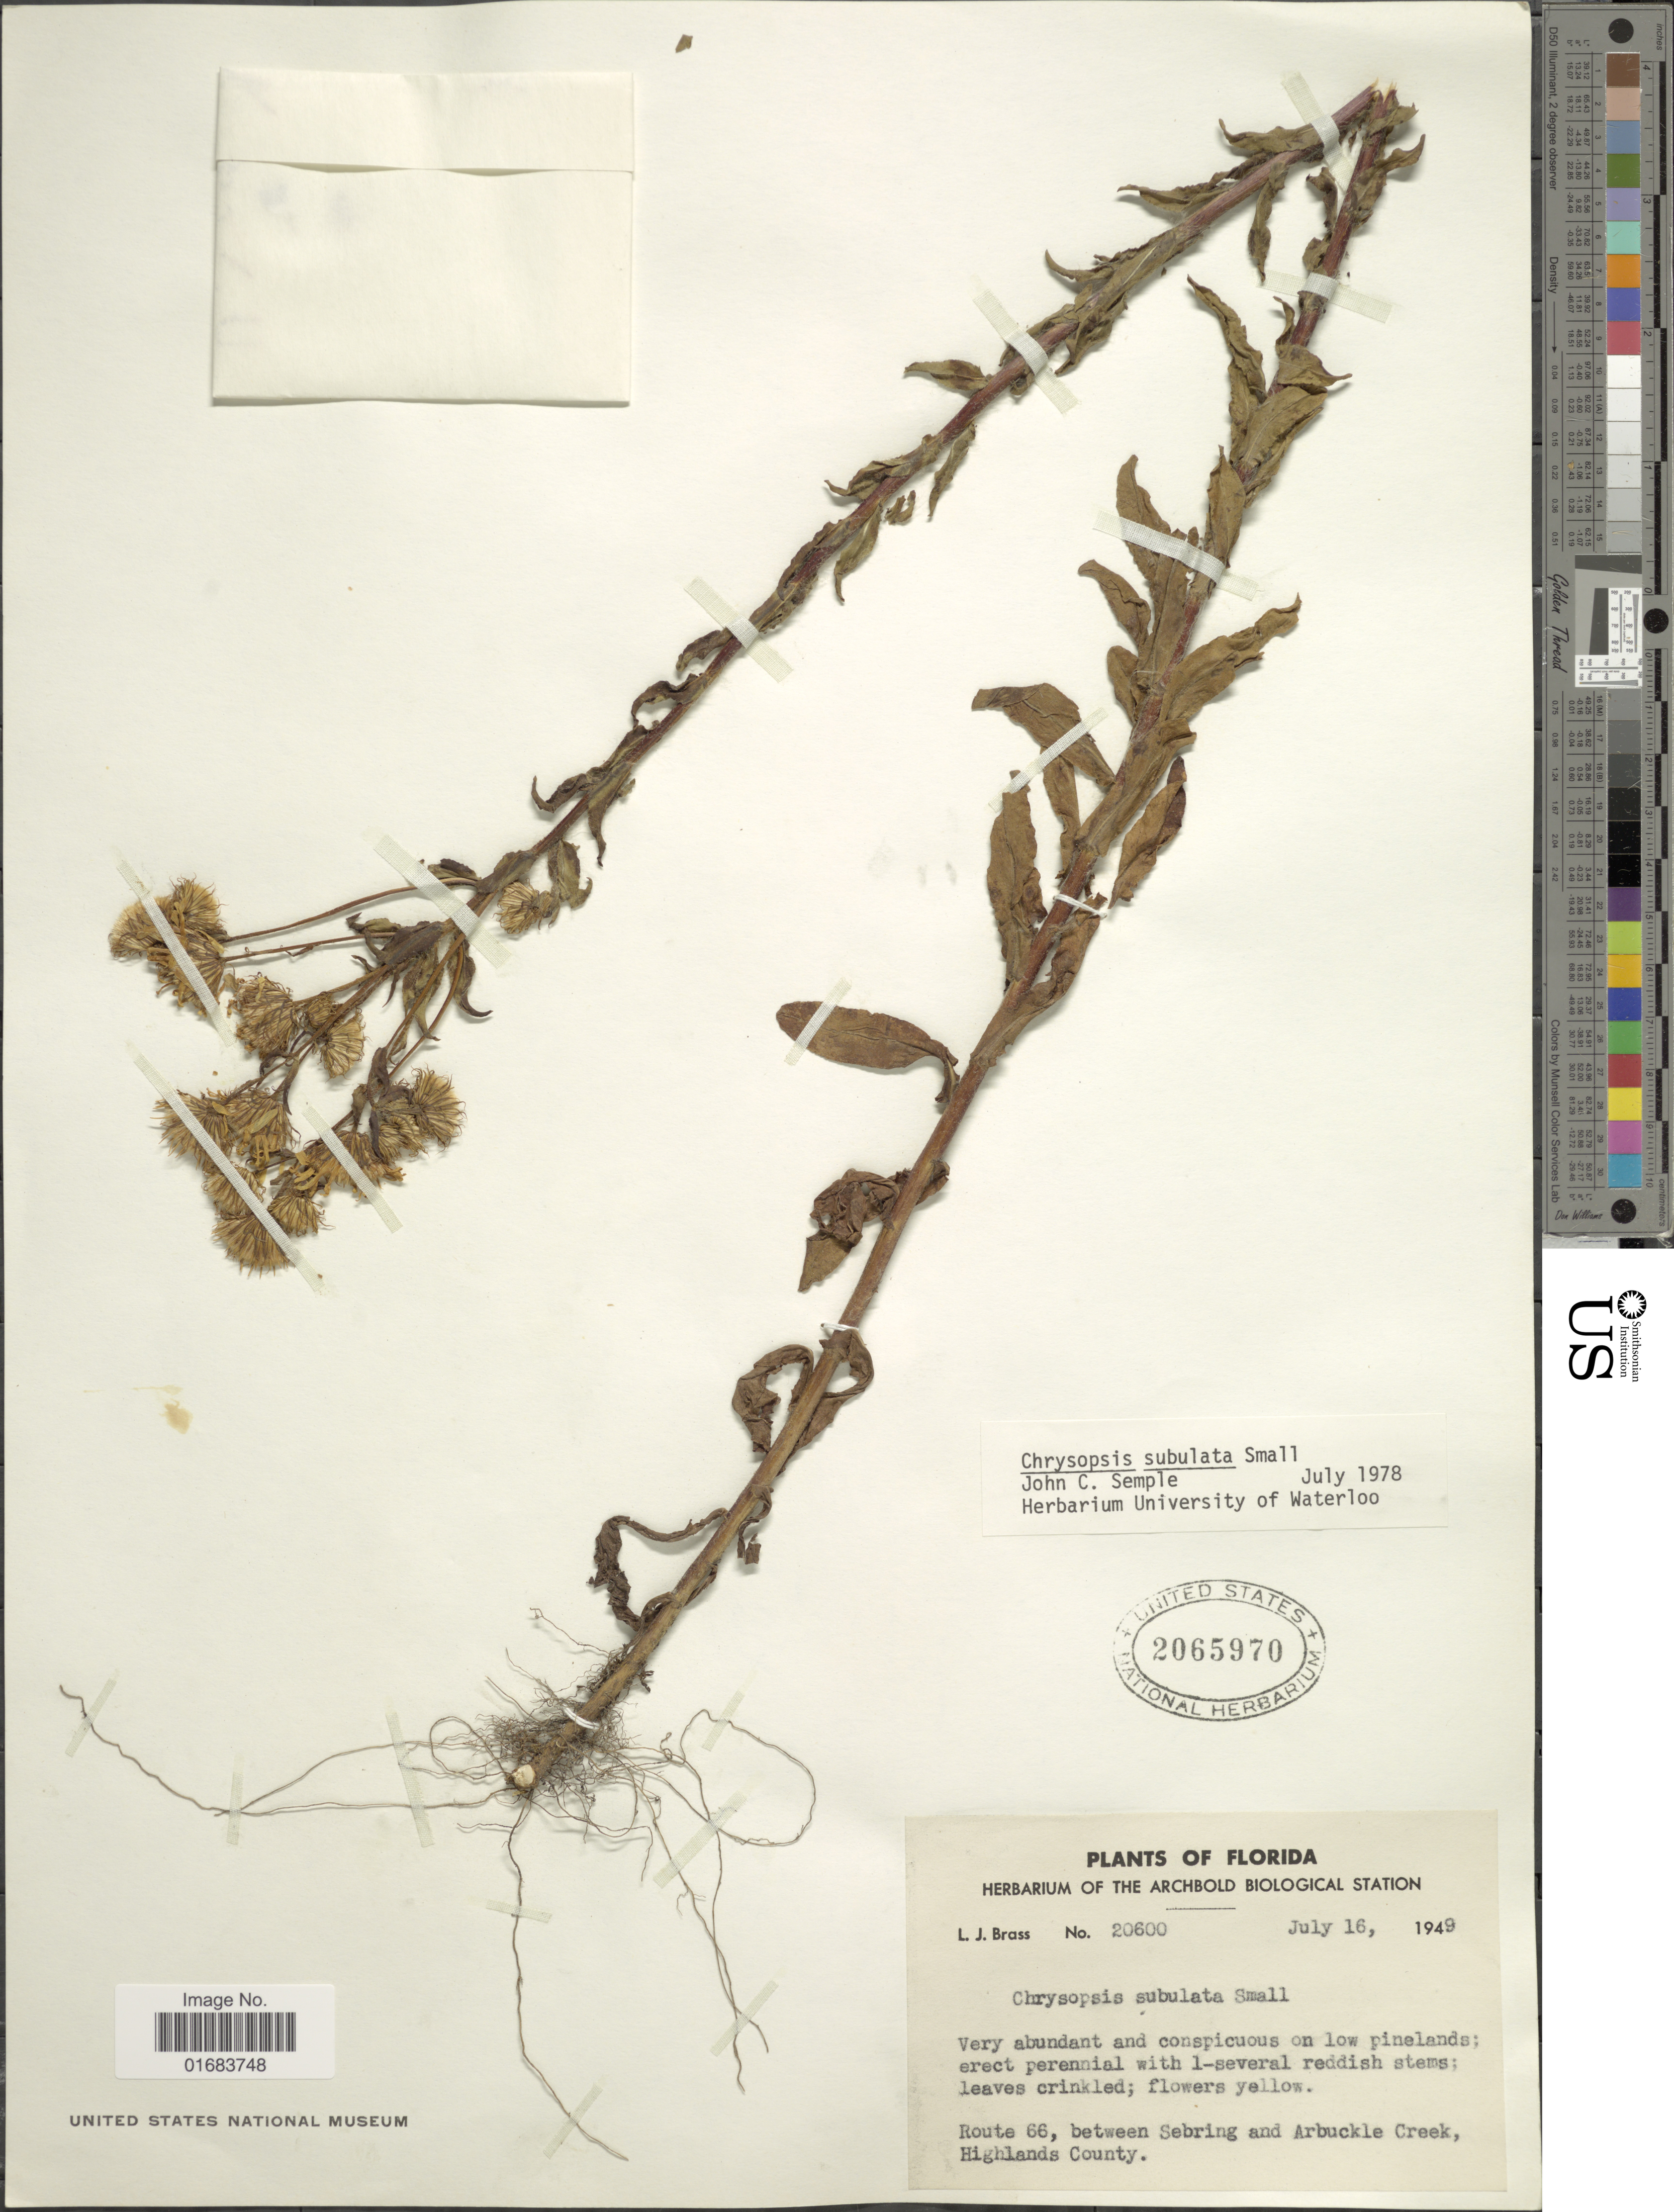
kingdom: Plantae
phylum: Tracheophyta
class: Magnoliopsida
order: Asterales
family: Asteraceae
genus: Chrysopsis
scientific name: Chrysopsis subulata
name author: Small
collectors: L. J. Brass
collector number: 20600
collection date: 1949-07-16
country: United States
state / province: Florida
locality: Route 66, between Sebring and Arbuckle Creek, Highlands County.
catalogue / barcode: US 2065970